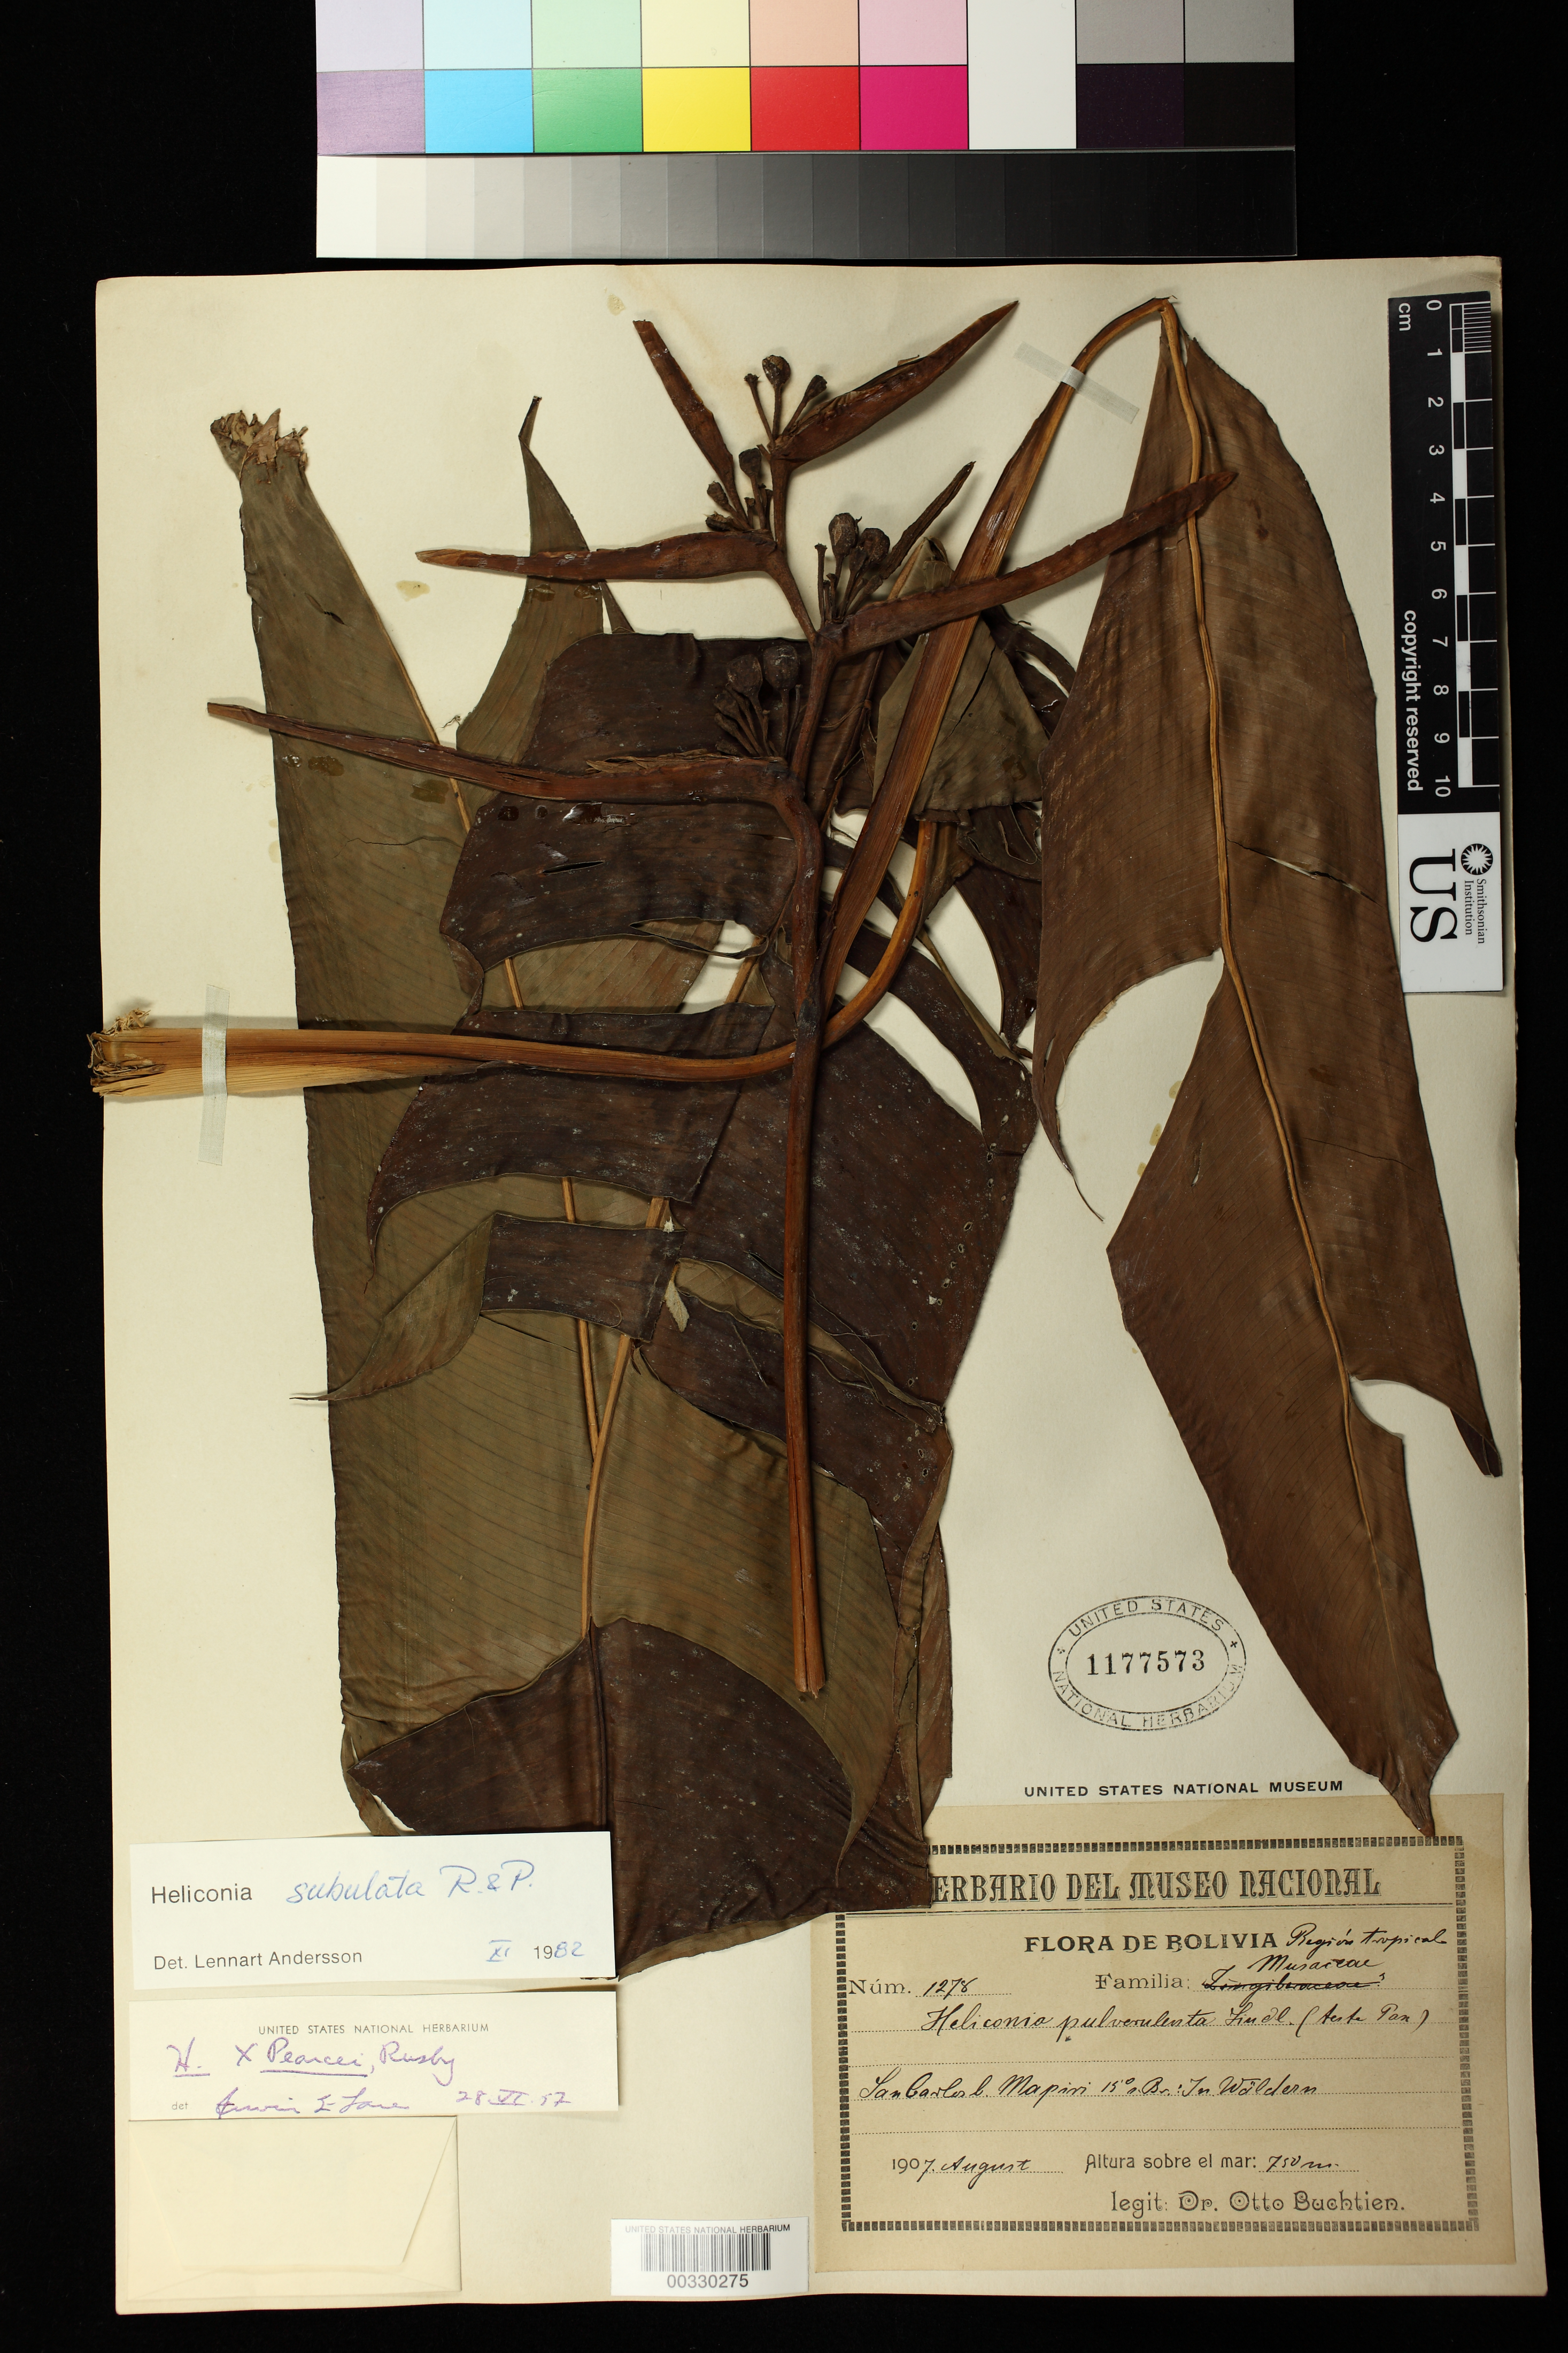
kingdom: Plantae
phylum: Tracheophyta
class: Liliopsida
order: Zingiberales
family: Heliconiaceae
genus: Heliconia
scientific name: Heliconia subulata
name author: Ruiz & Pav.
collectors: O. Buchtien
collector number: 1278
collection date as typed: Aug 1907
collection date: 1907-08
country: Bolivia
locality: San Carlos, Mapiri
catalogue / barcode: US 1177573